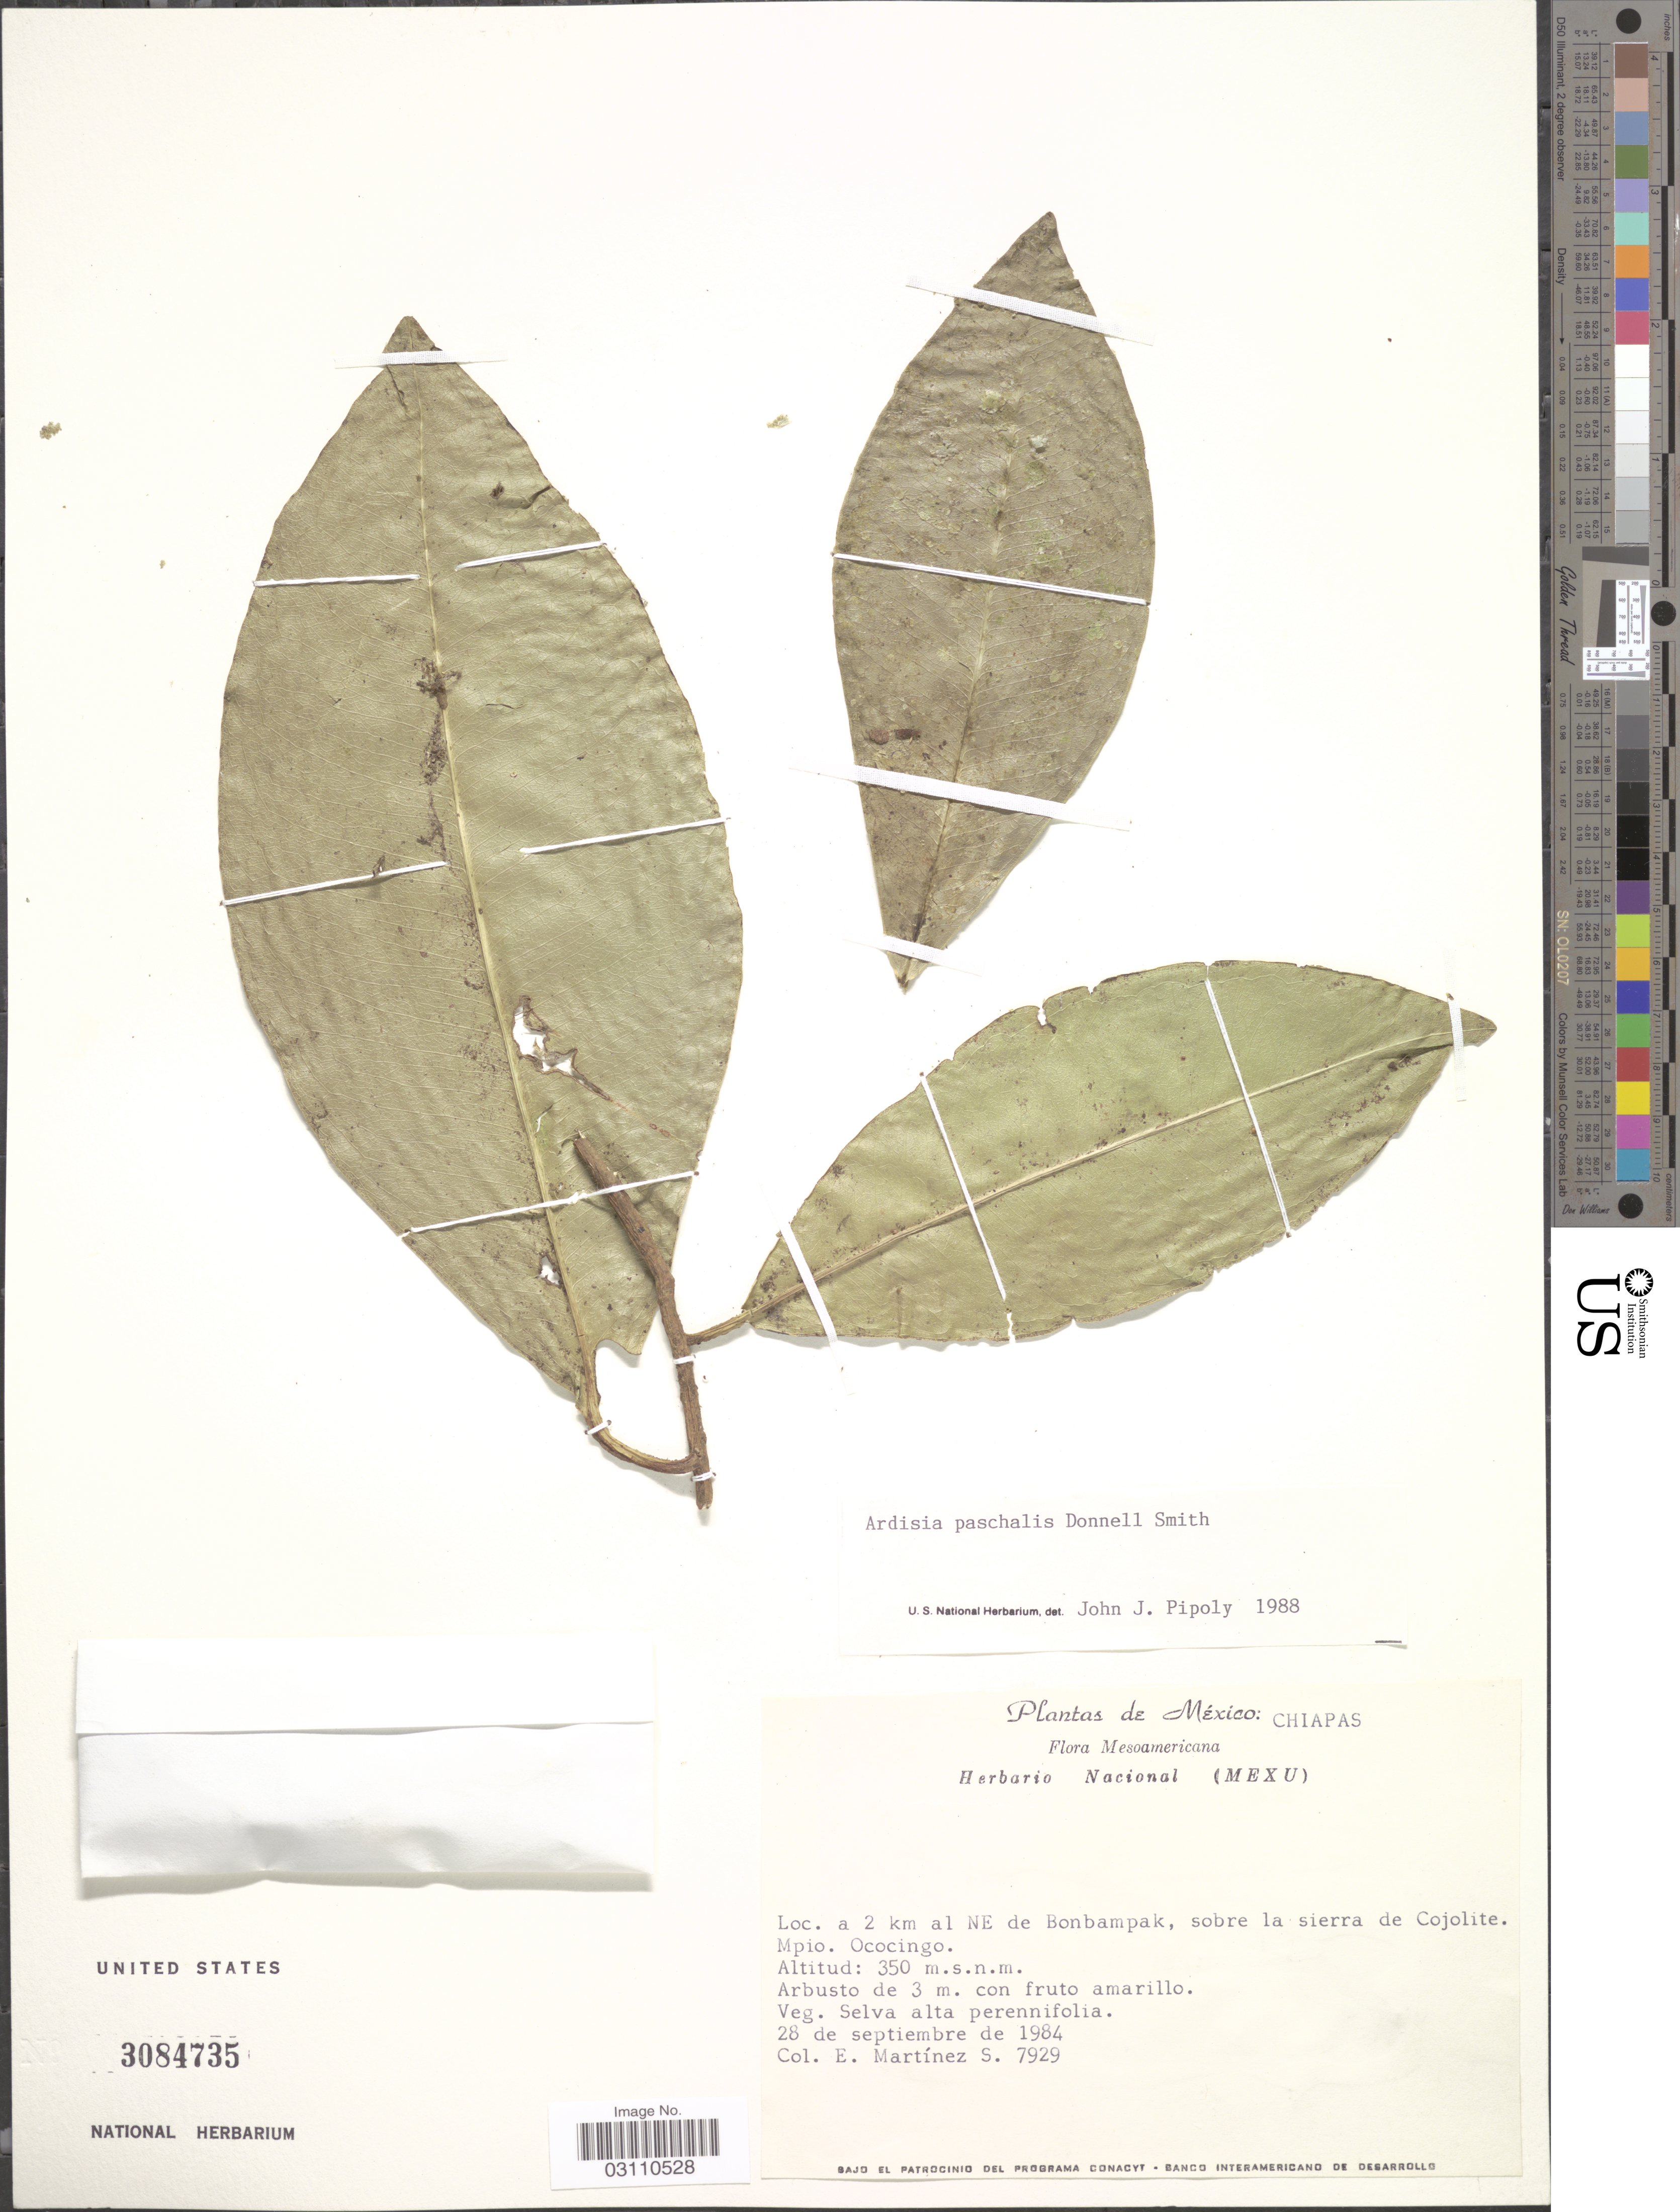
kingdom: Plantae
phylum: Tracheophyta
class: Magnoliopsida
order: Ericales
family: Primulaceae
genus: Ardisia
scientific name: Ardisia paschalis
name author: Donn. Sm.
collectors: E. M. Martínez S.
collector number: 7929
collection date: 1984-09-28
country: Mexico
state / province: Chiapas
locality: A 2 km al NE de Bonbampak, sobre la sierra de Cojolite. Mpio. Ococingo.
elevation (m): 350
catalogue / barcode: US 3084735